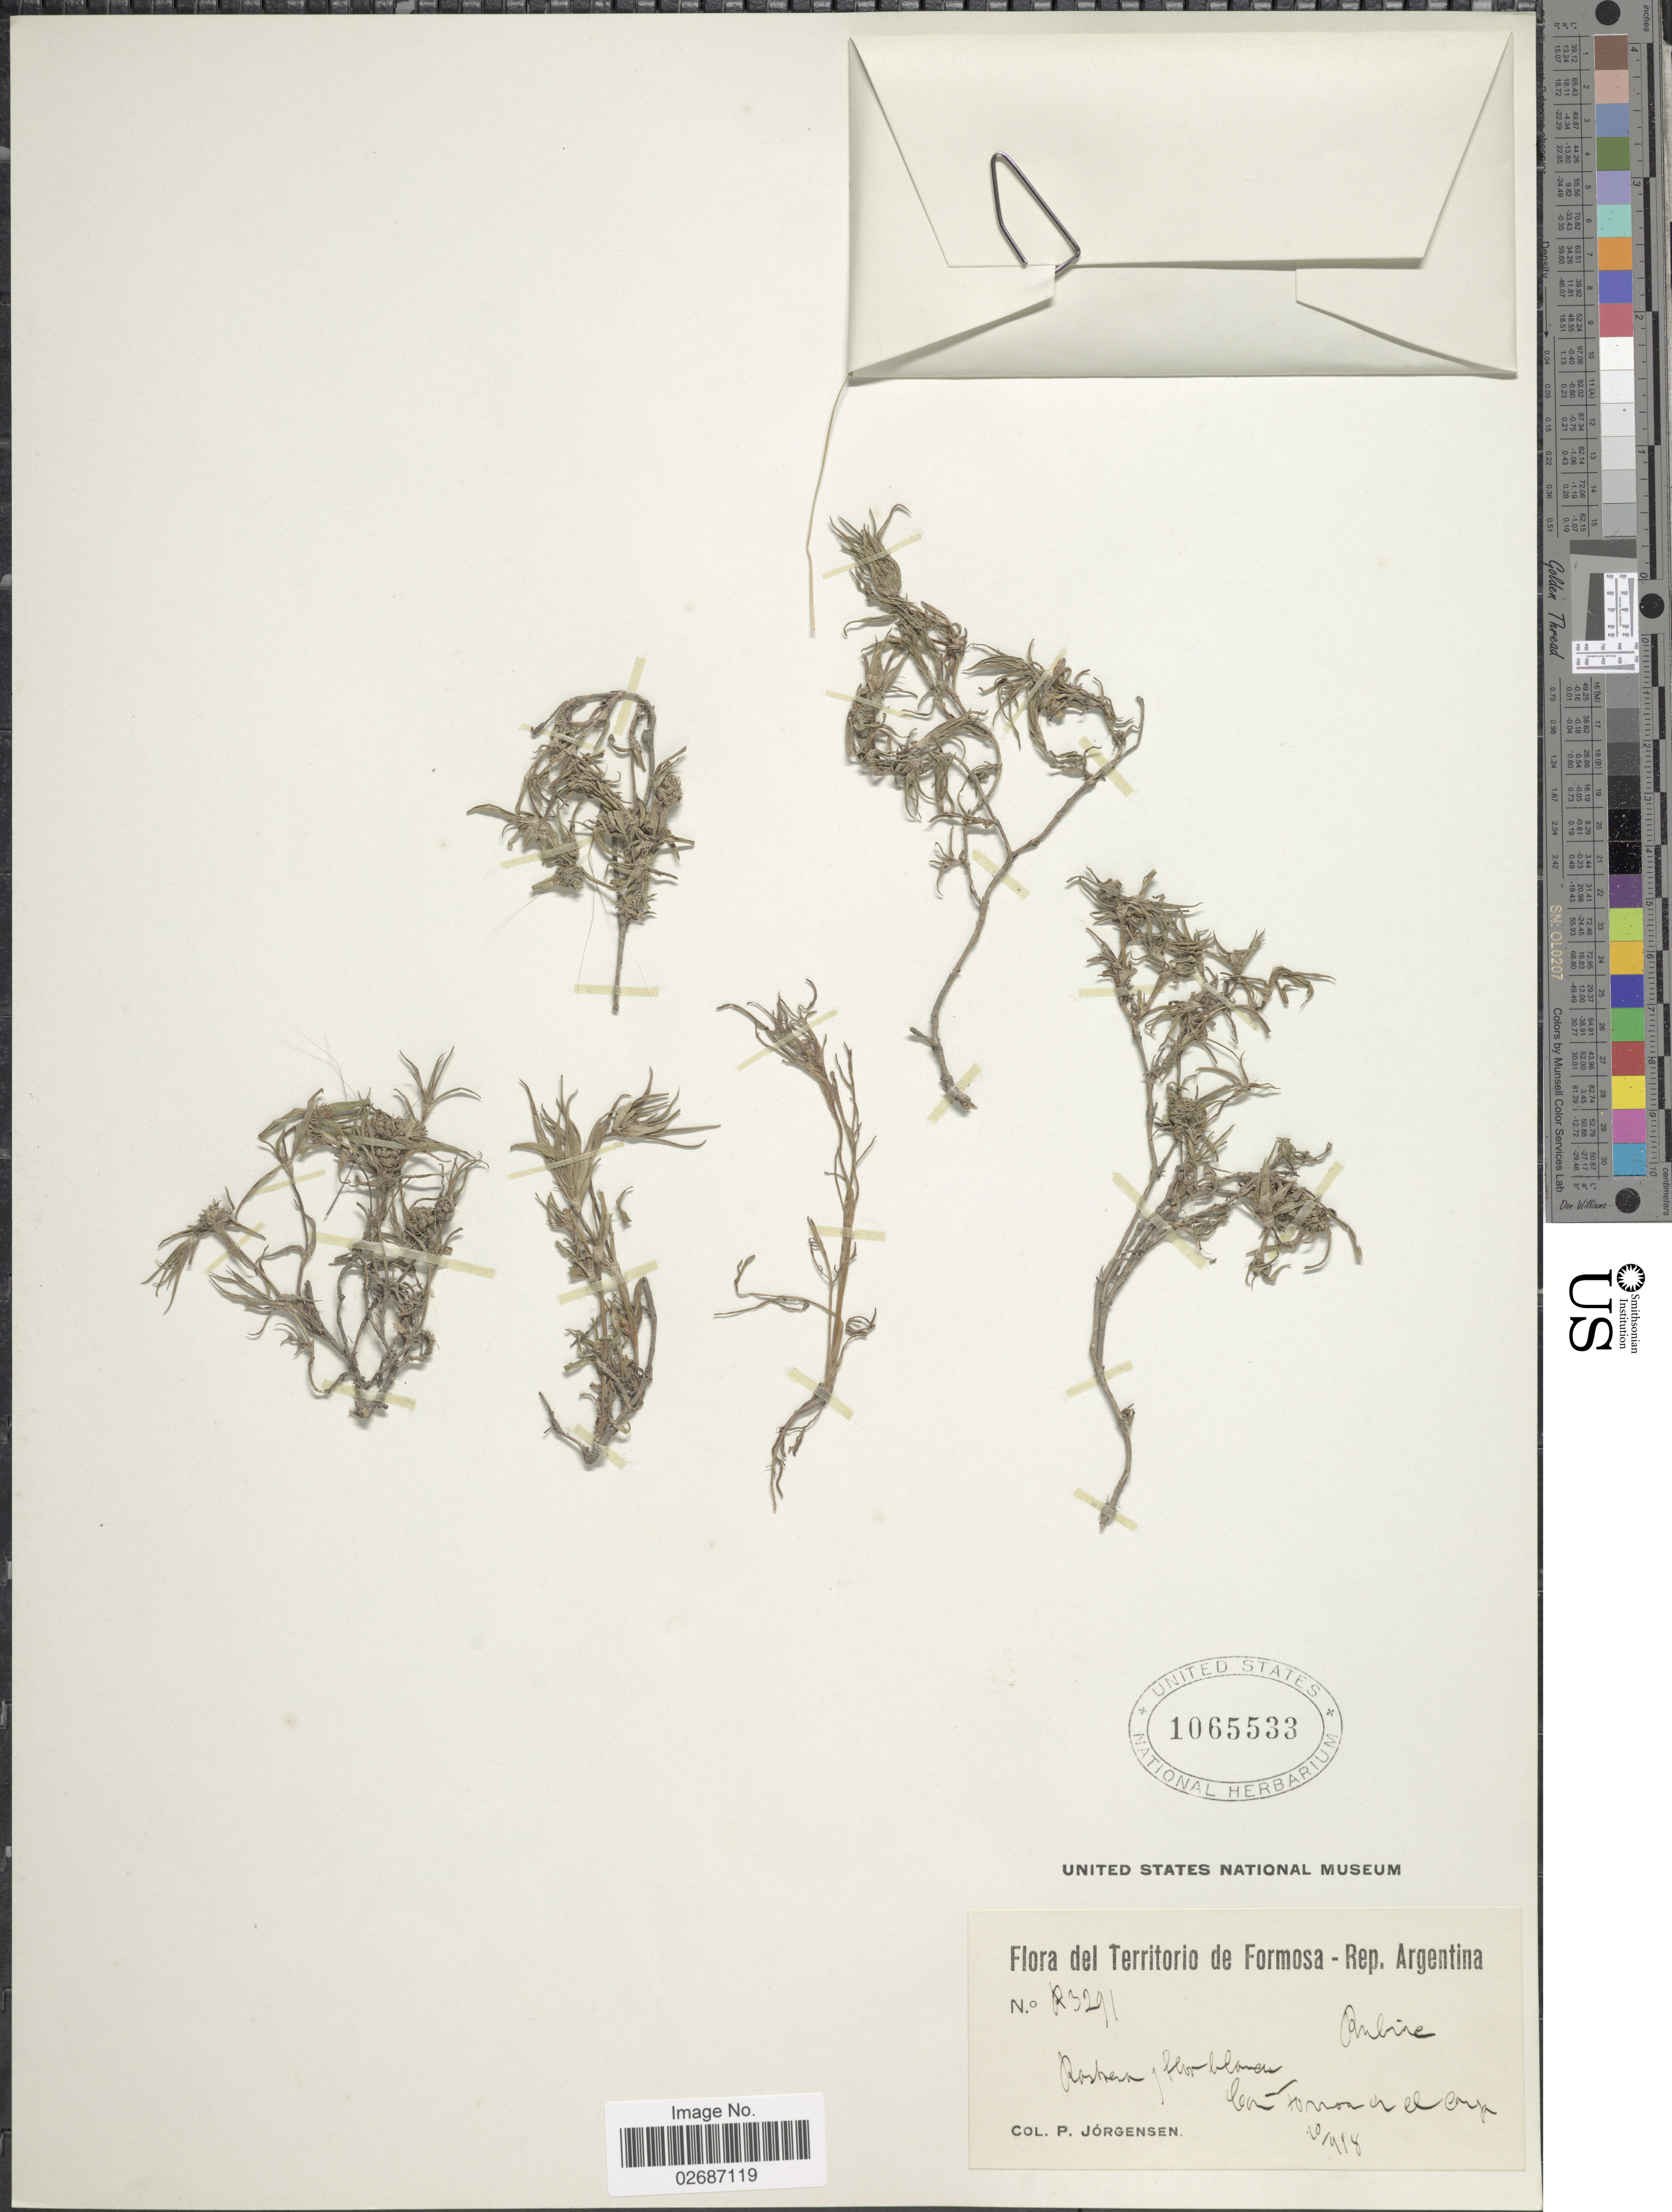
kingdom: Plantae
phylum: Tracheophyta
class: Magnoliopsida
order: Gentianales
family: Rubiaceae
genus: Borreria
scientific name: Borreria tenera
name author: DC.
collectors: P. Jörgensen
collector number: P3291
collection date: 1918-10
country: Argentina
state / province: Formosa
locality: Camp Formosa en el Campo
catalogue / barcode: US 1065533